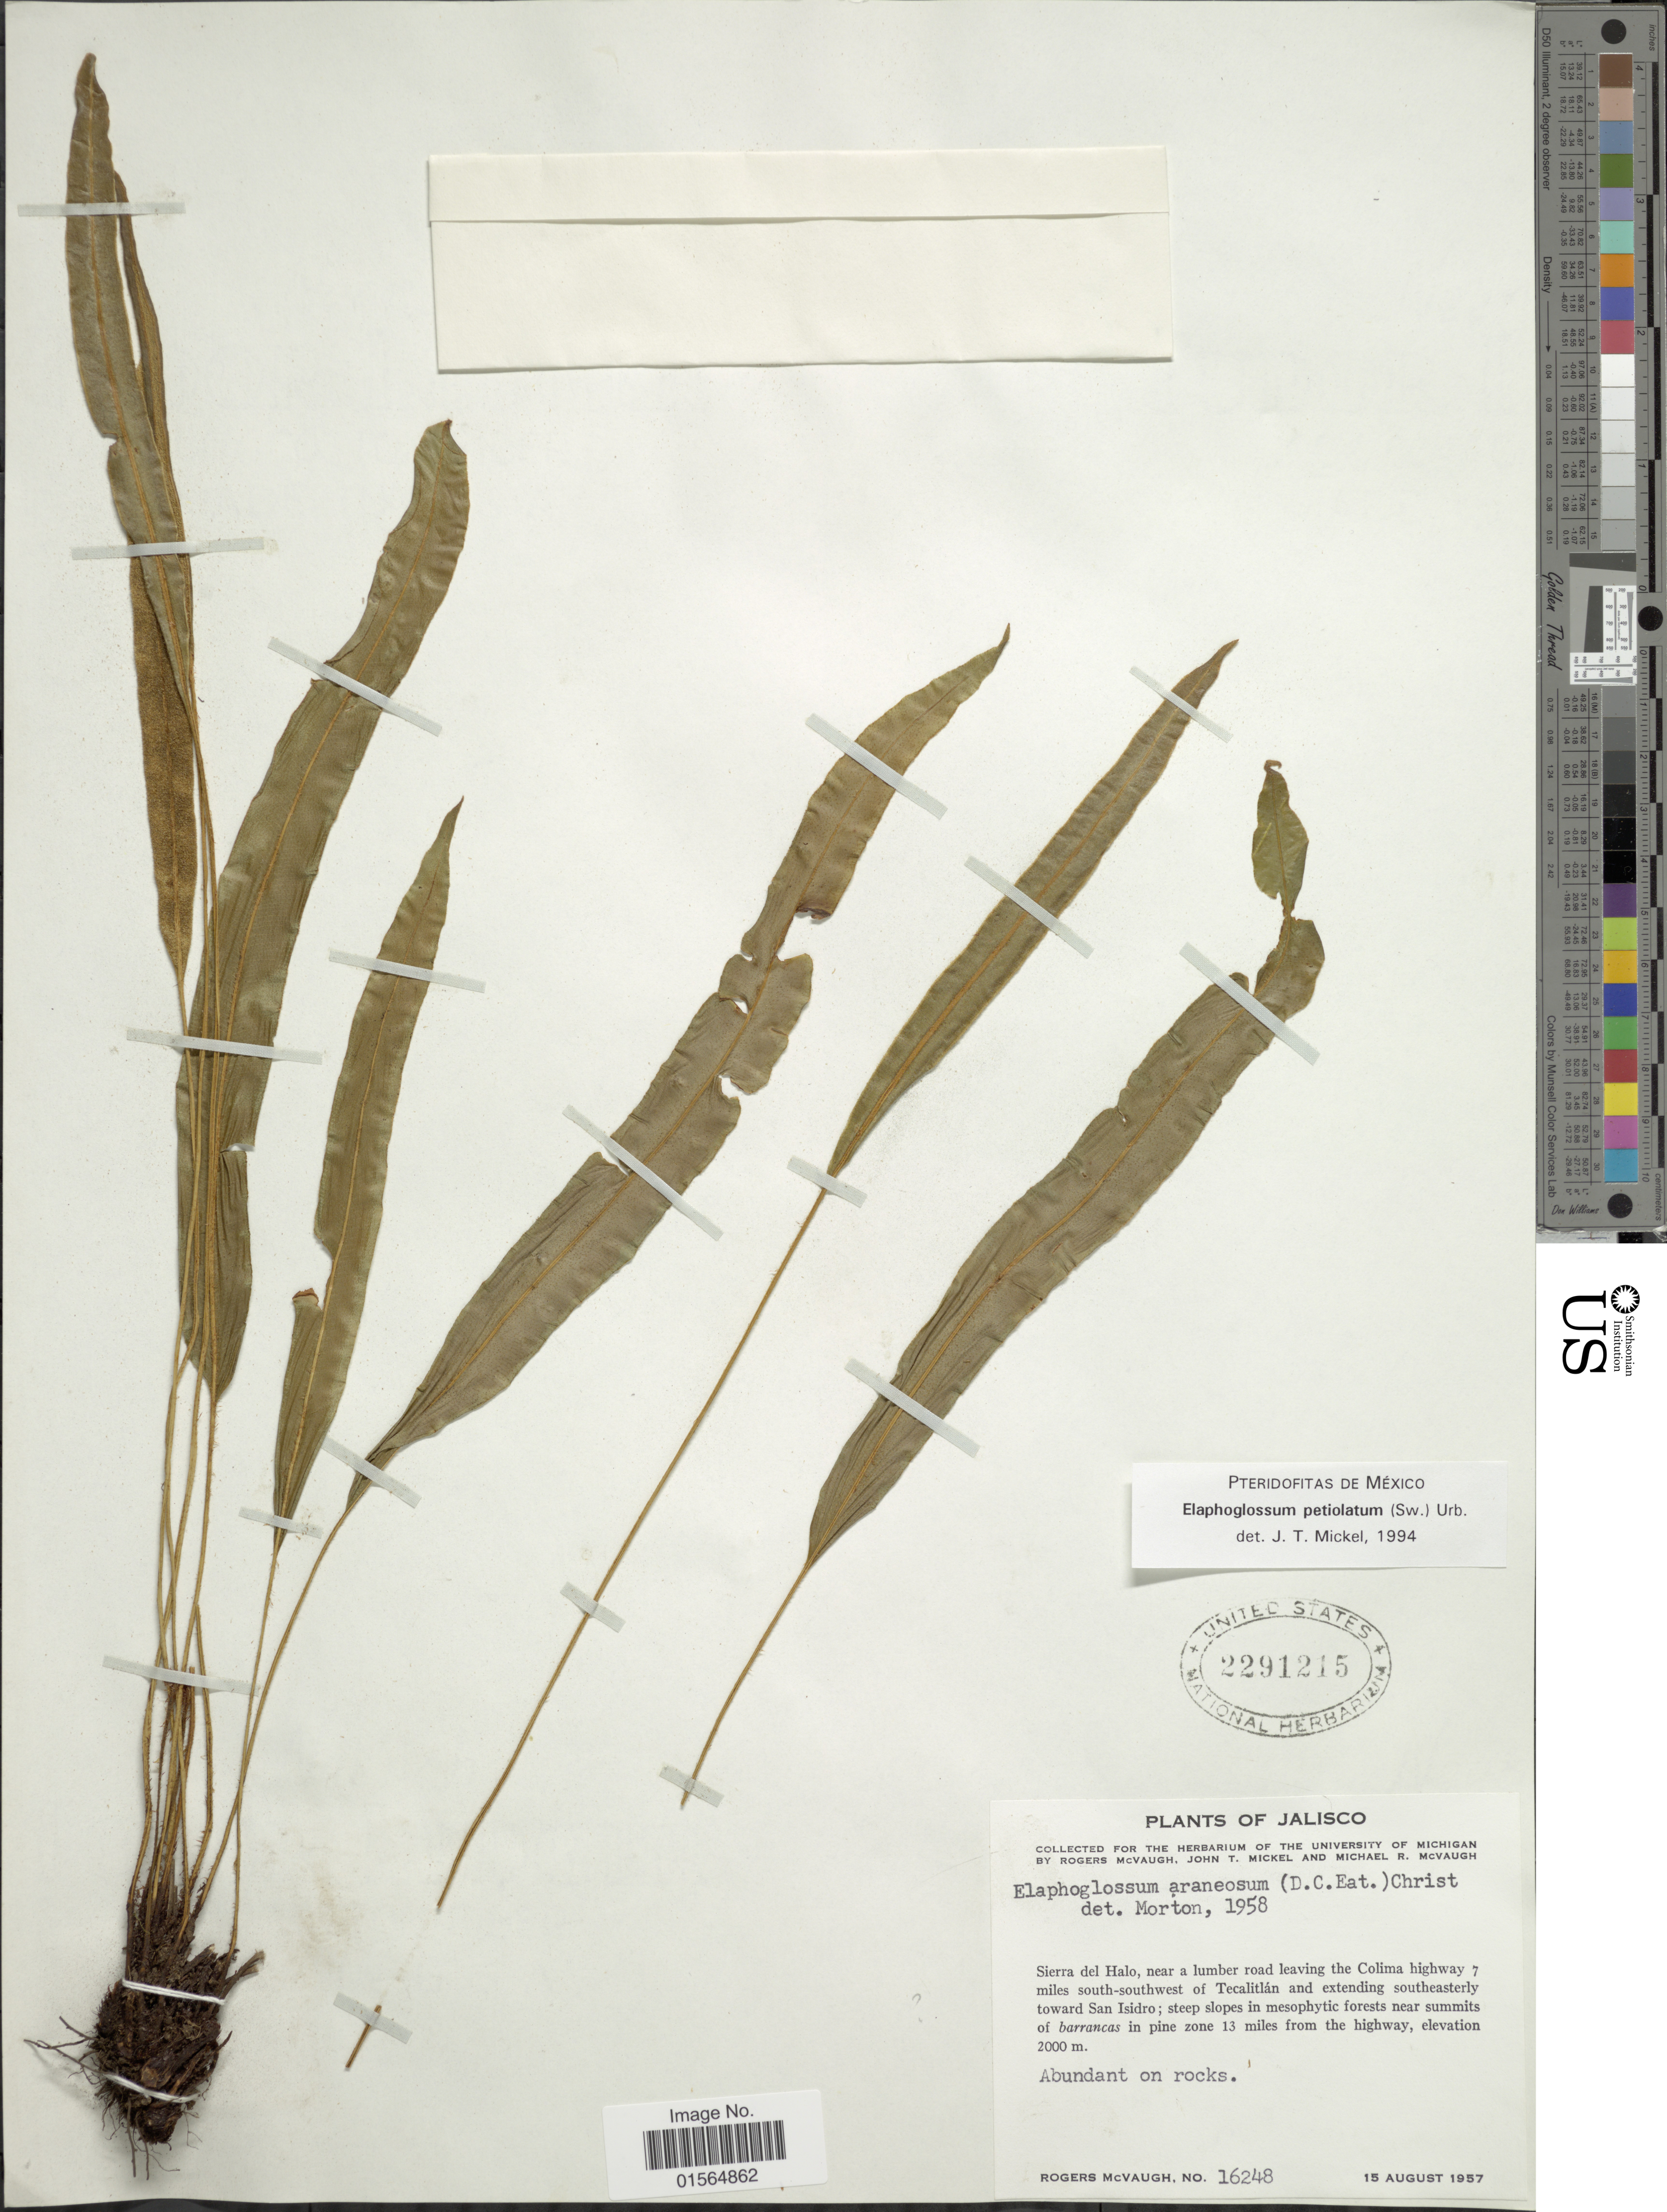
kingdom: Plantae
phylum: Tracheophyta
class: Polypodiopsida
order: Polypodiales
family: Dryopteridaceae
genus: Elaphoglossum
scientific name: Elaphoglossum petiolatum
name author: (Sw.) Urb.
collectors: R. McVaugh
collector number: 16248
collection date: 1957-08-15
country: Mexico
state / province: Jalisco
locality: Sierra del Halo, near a lumber leaving the Colima highway 7 miles south southwest of Tecalitlan and extending southeasterly toward San Isidro; steep slopes in mesophytic forests near summits of barrancas in pine zone 13 miles from the highway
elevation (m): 2000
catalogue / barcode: US 2291215